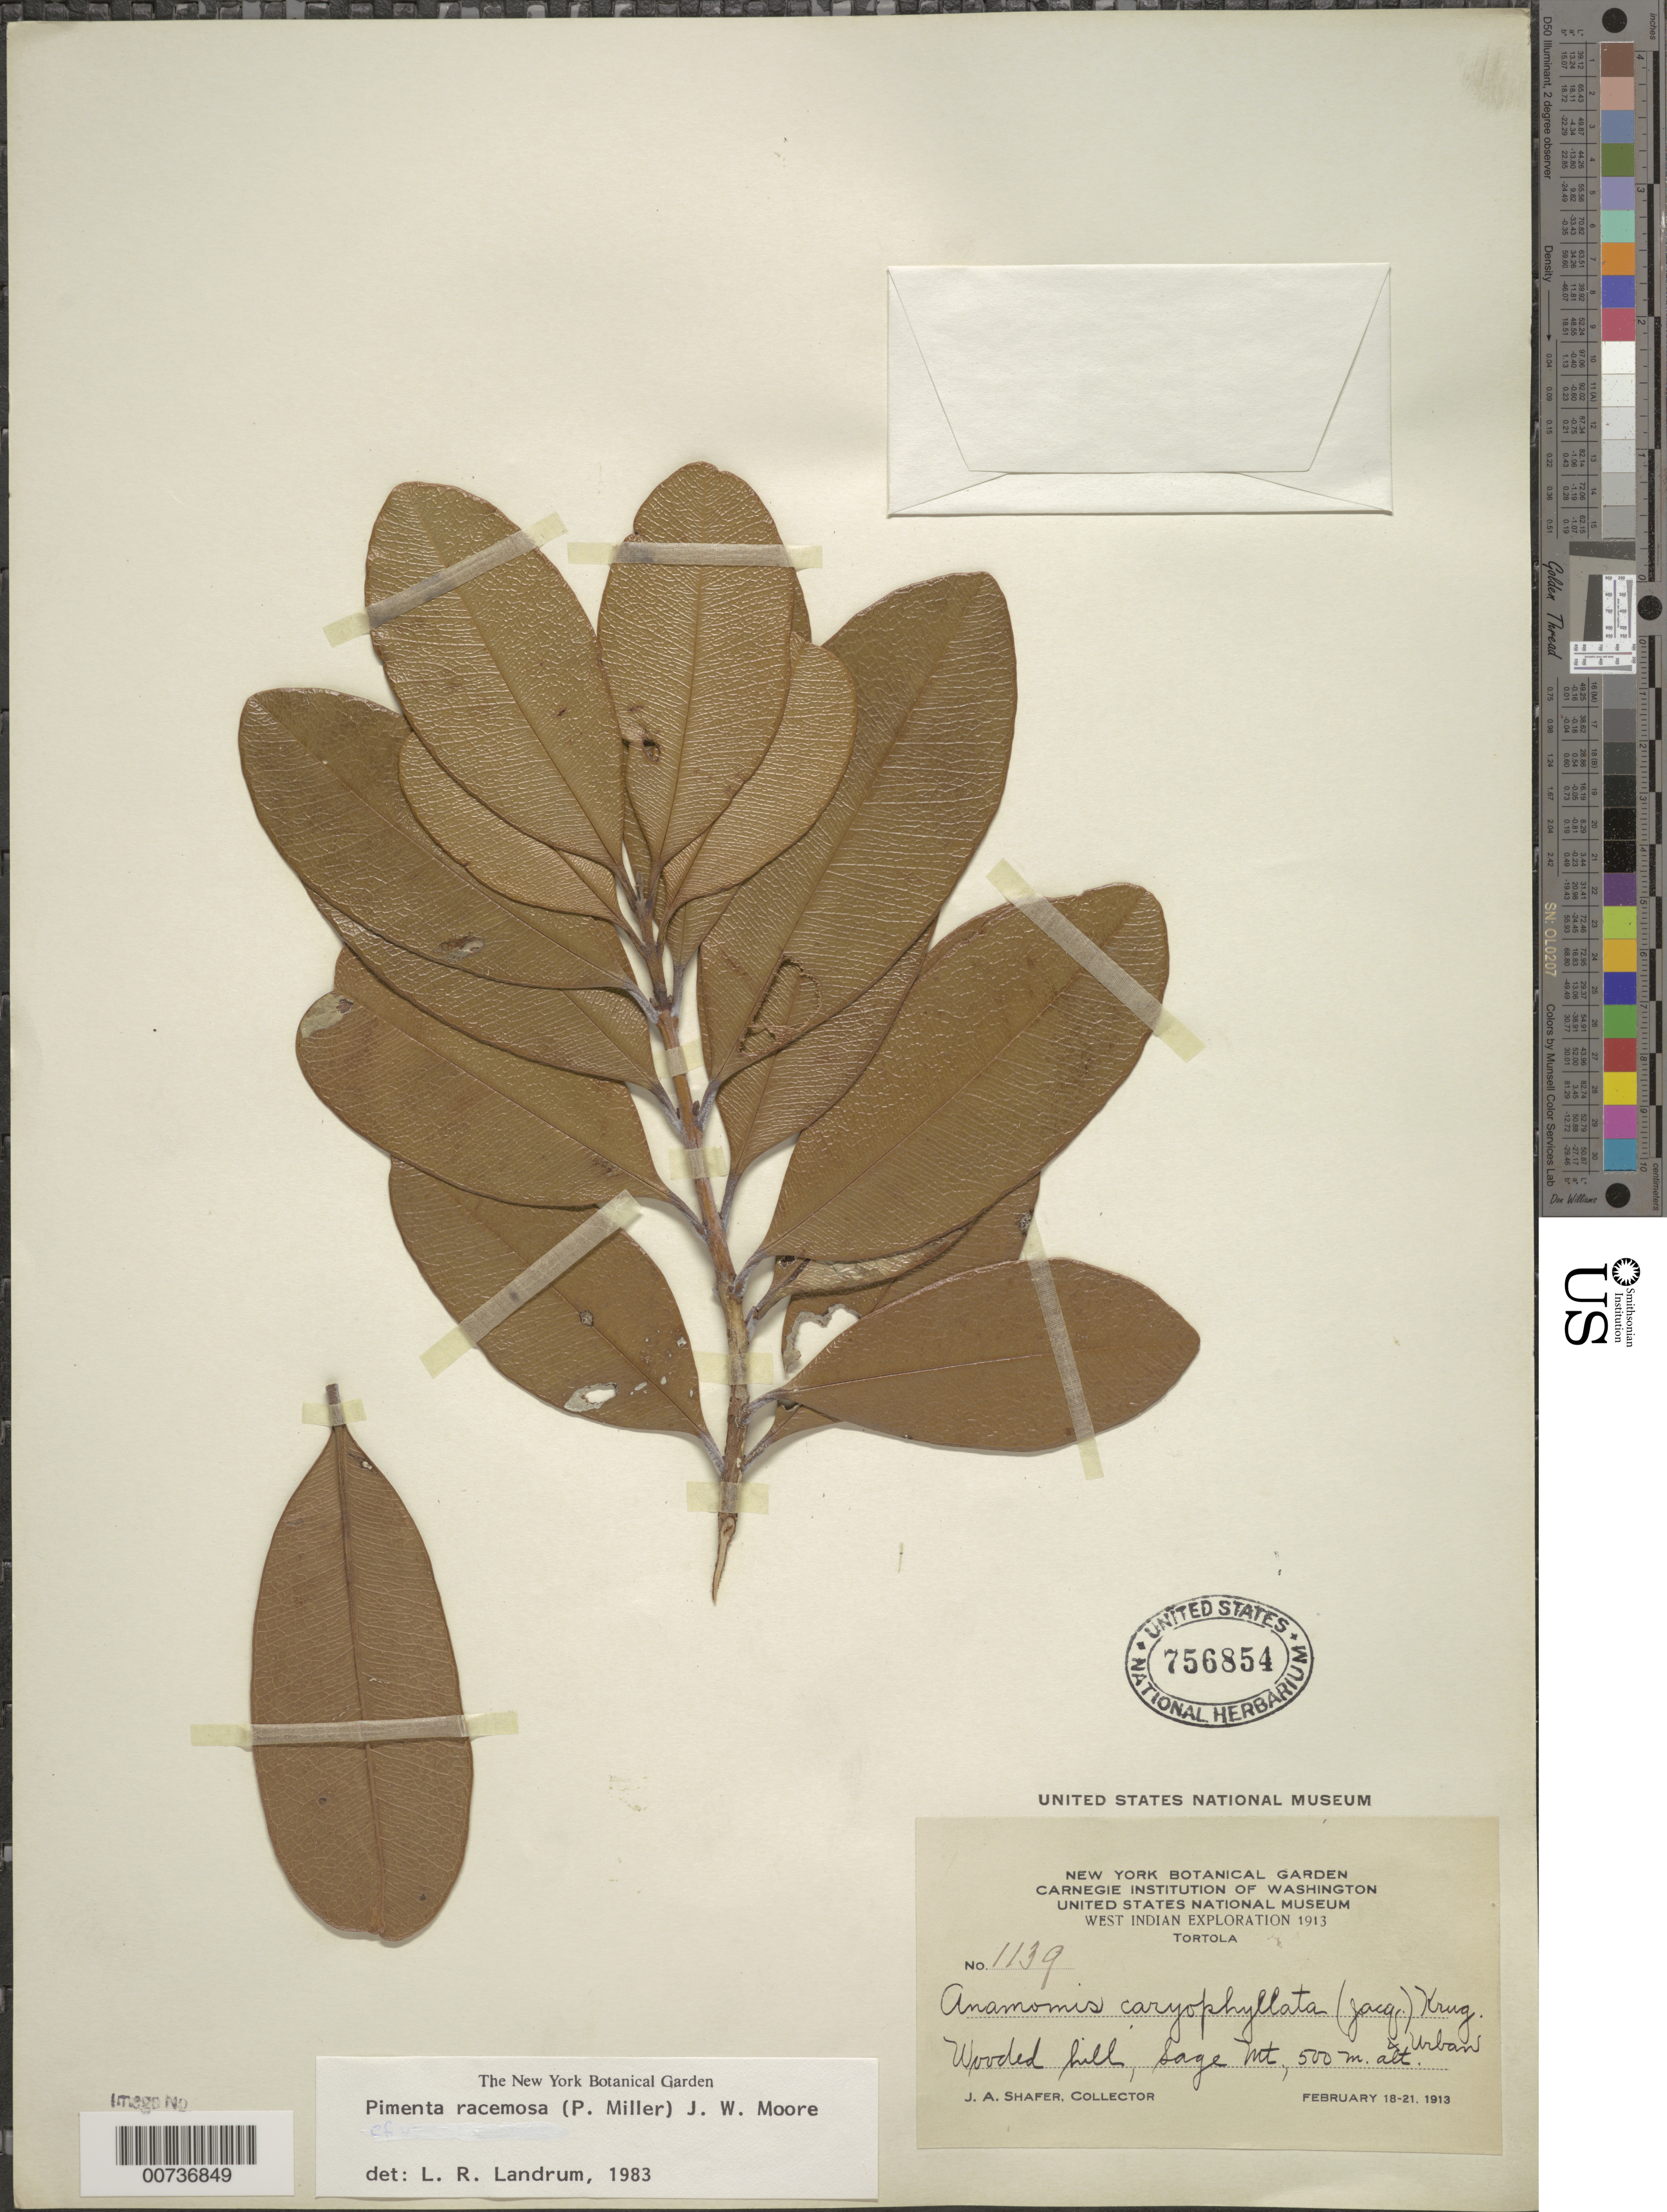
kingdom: Plantae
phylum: Tracheophyta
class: Magnoliopsida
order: Myrtales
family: Myrtaceae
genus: Pimenta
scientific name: Pimenta racemosa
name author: (Mill.) J.W. Moore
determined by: Landrum, L. R.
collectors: J. A. Shafer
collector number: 1139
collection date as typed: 18 Feb 1913 to 21 Feb 1913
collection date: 1913-02-18/1913-02-21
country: British Virgin Islands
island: Tortola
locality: Sage Mountain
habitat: Wooded hill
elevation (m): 500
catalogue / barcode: US 756854